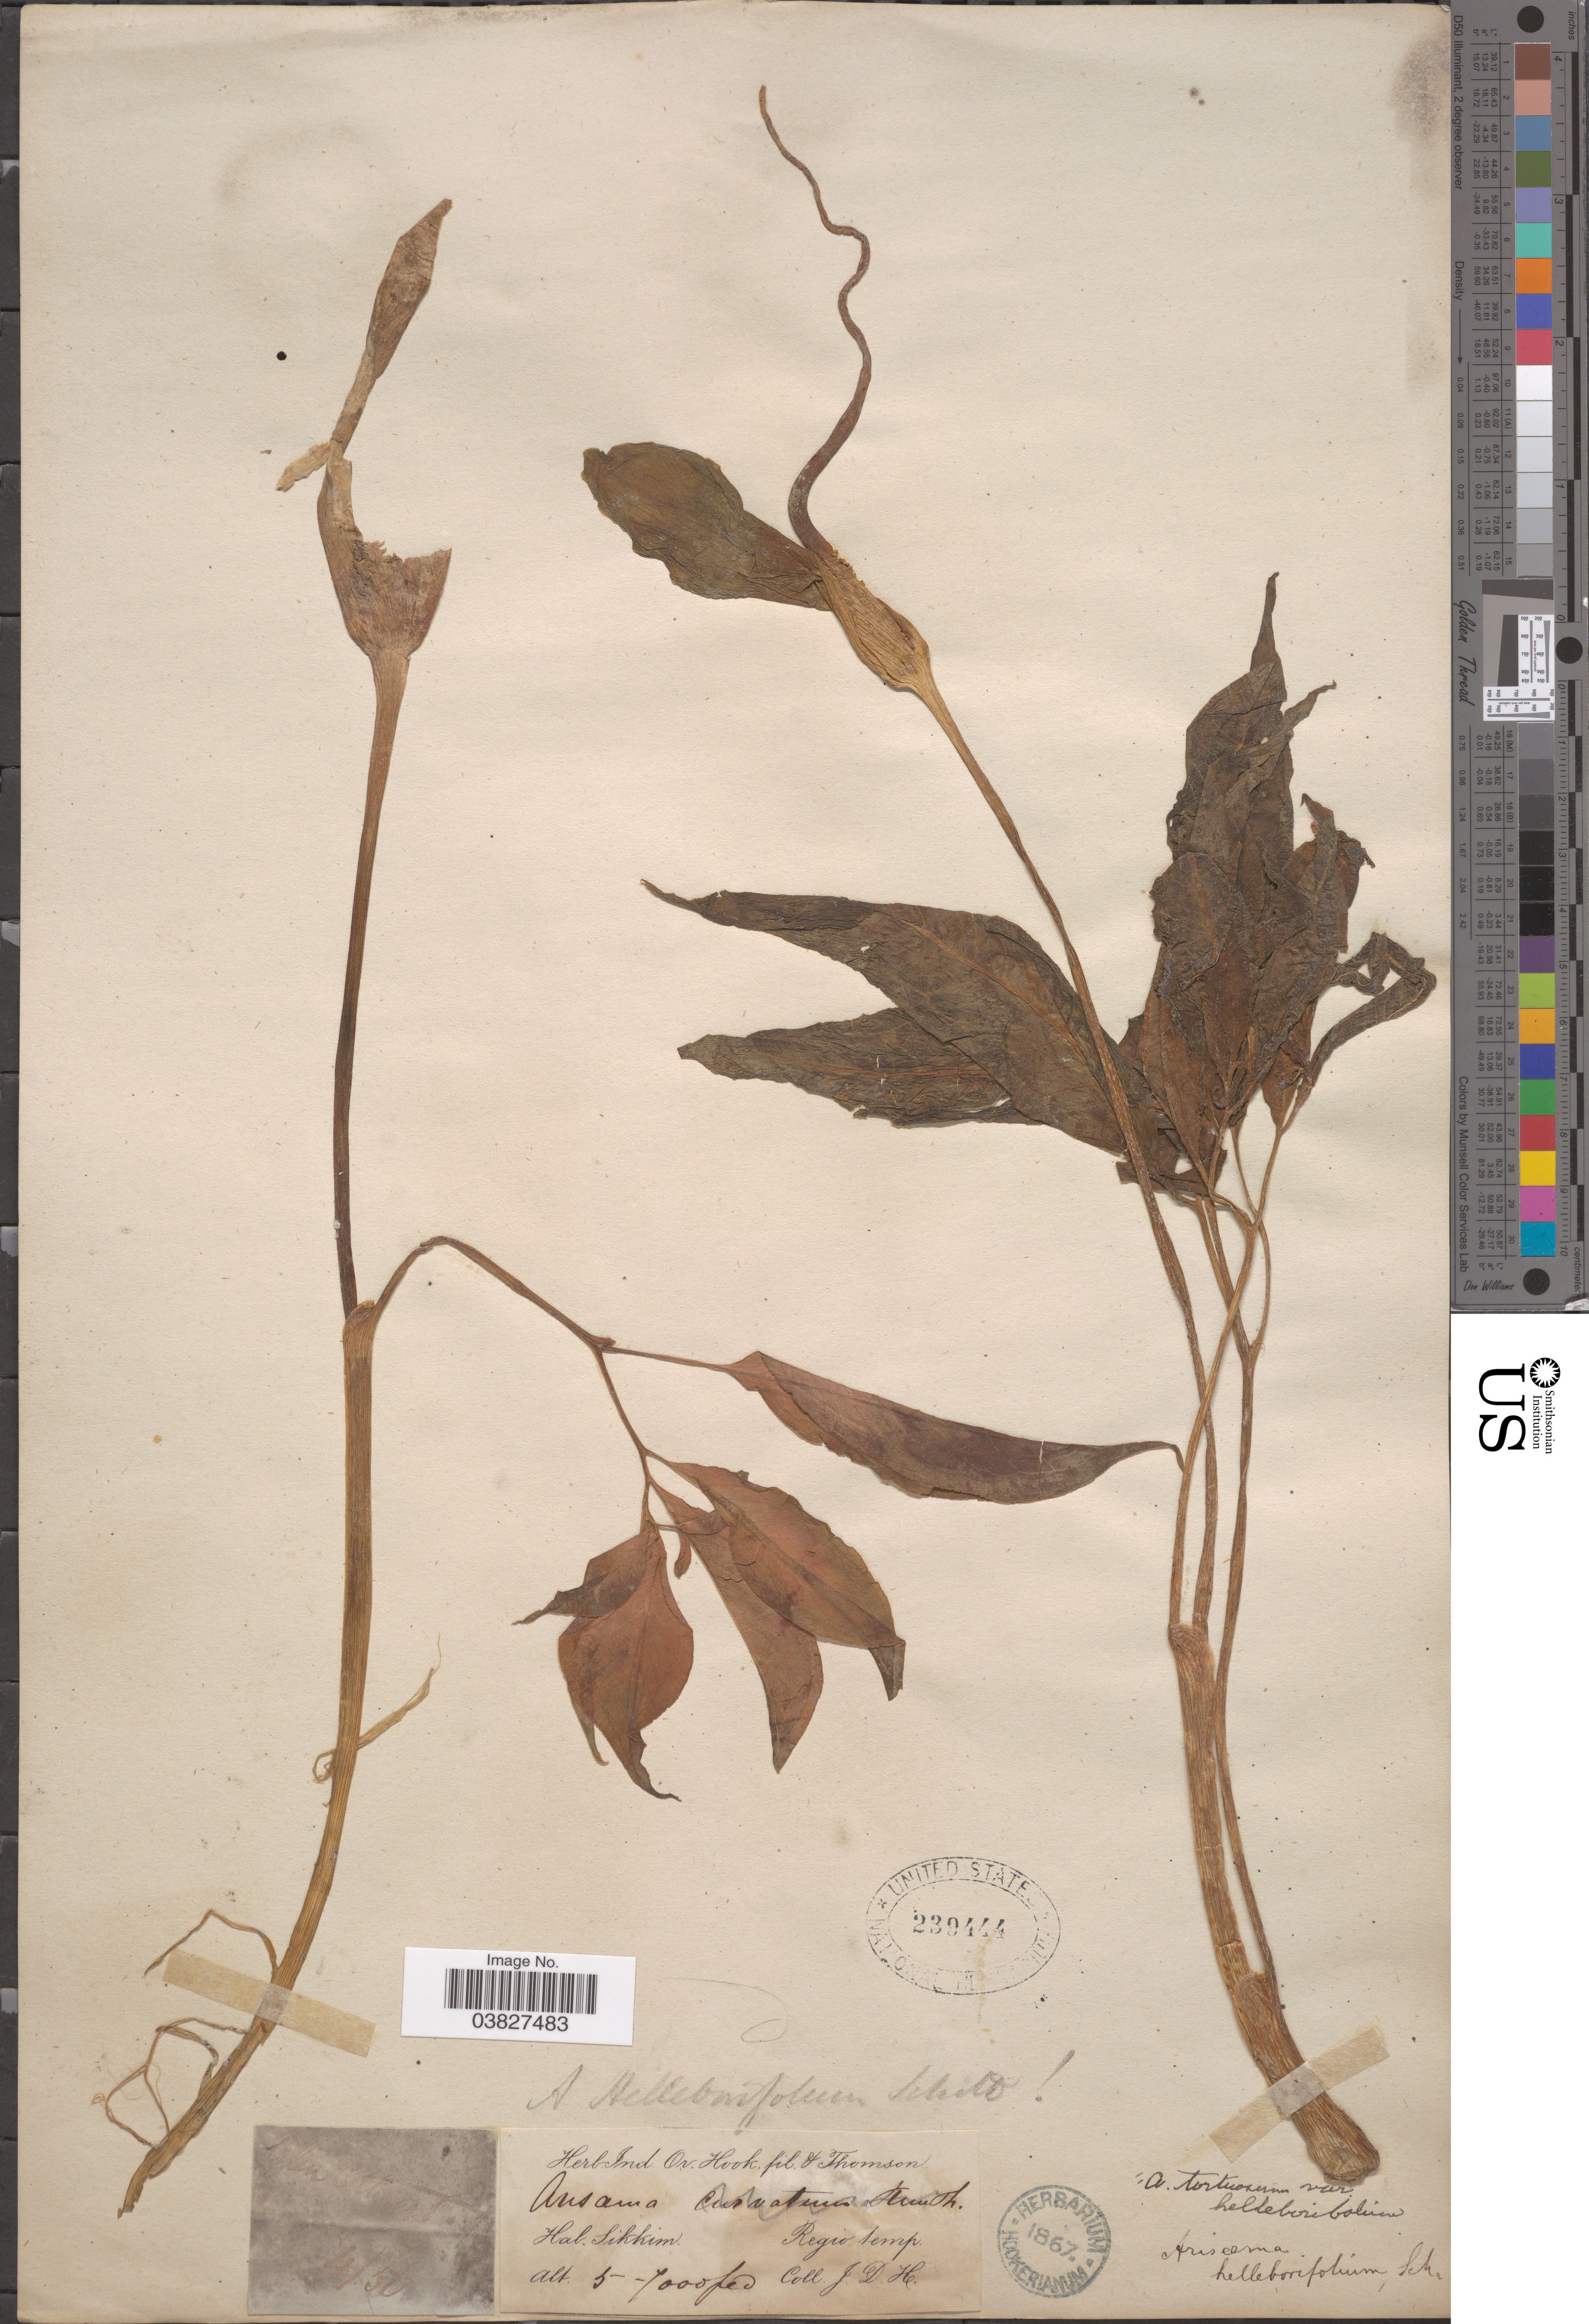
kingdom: Plantae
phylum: Tracheophyta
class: Liliopsida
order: Alismatales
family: Araceae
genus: Arisaema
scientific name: Arisaema tortuosum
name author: (Wall.) Schott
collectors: J. D. Hooker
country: India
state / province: Sikkim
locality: Regio temp.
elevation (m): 1524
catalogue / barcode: US 239444